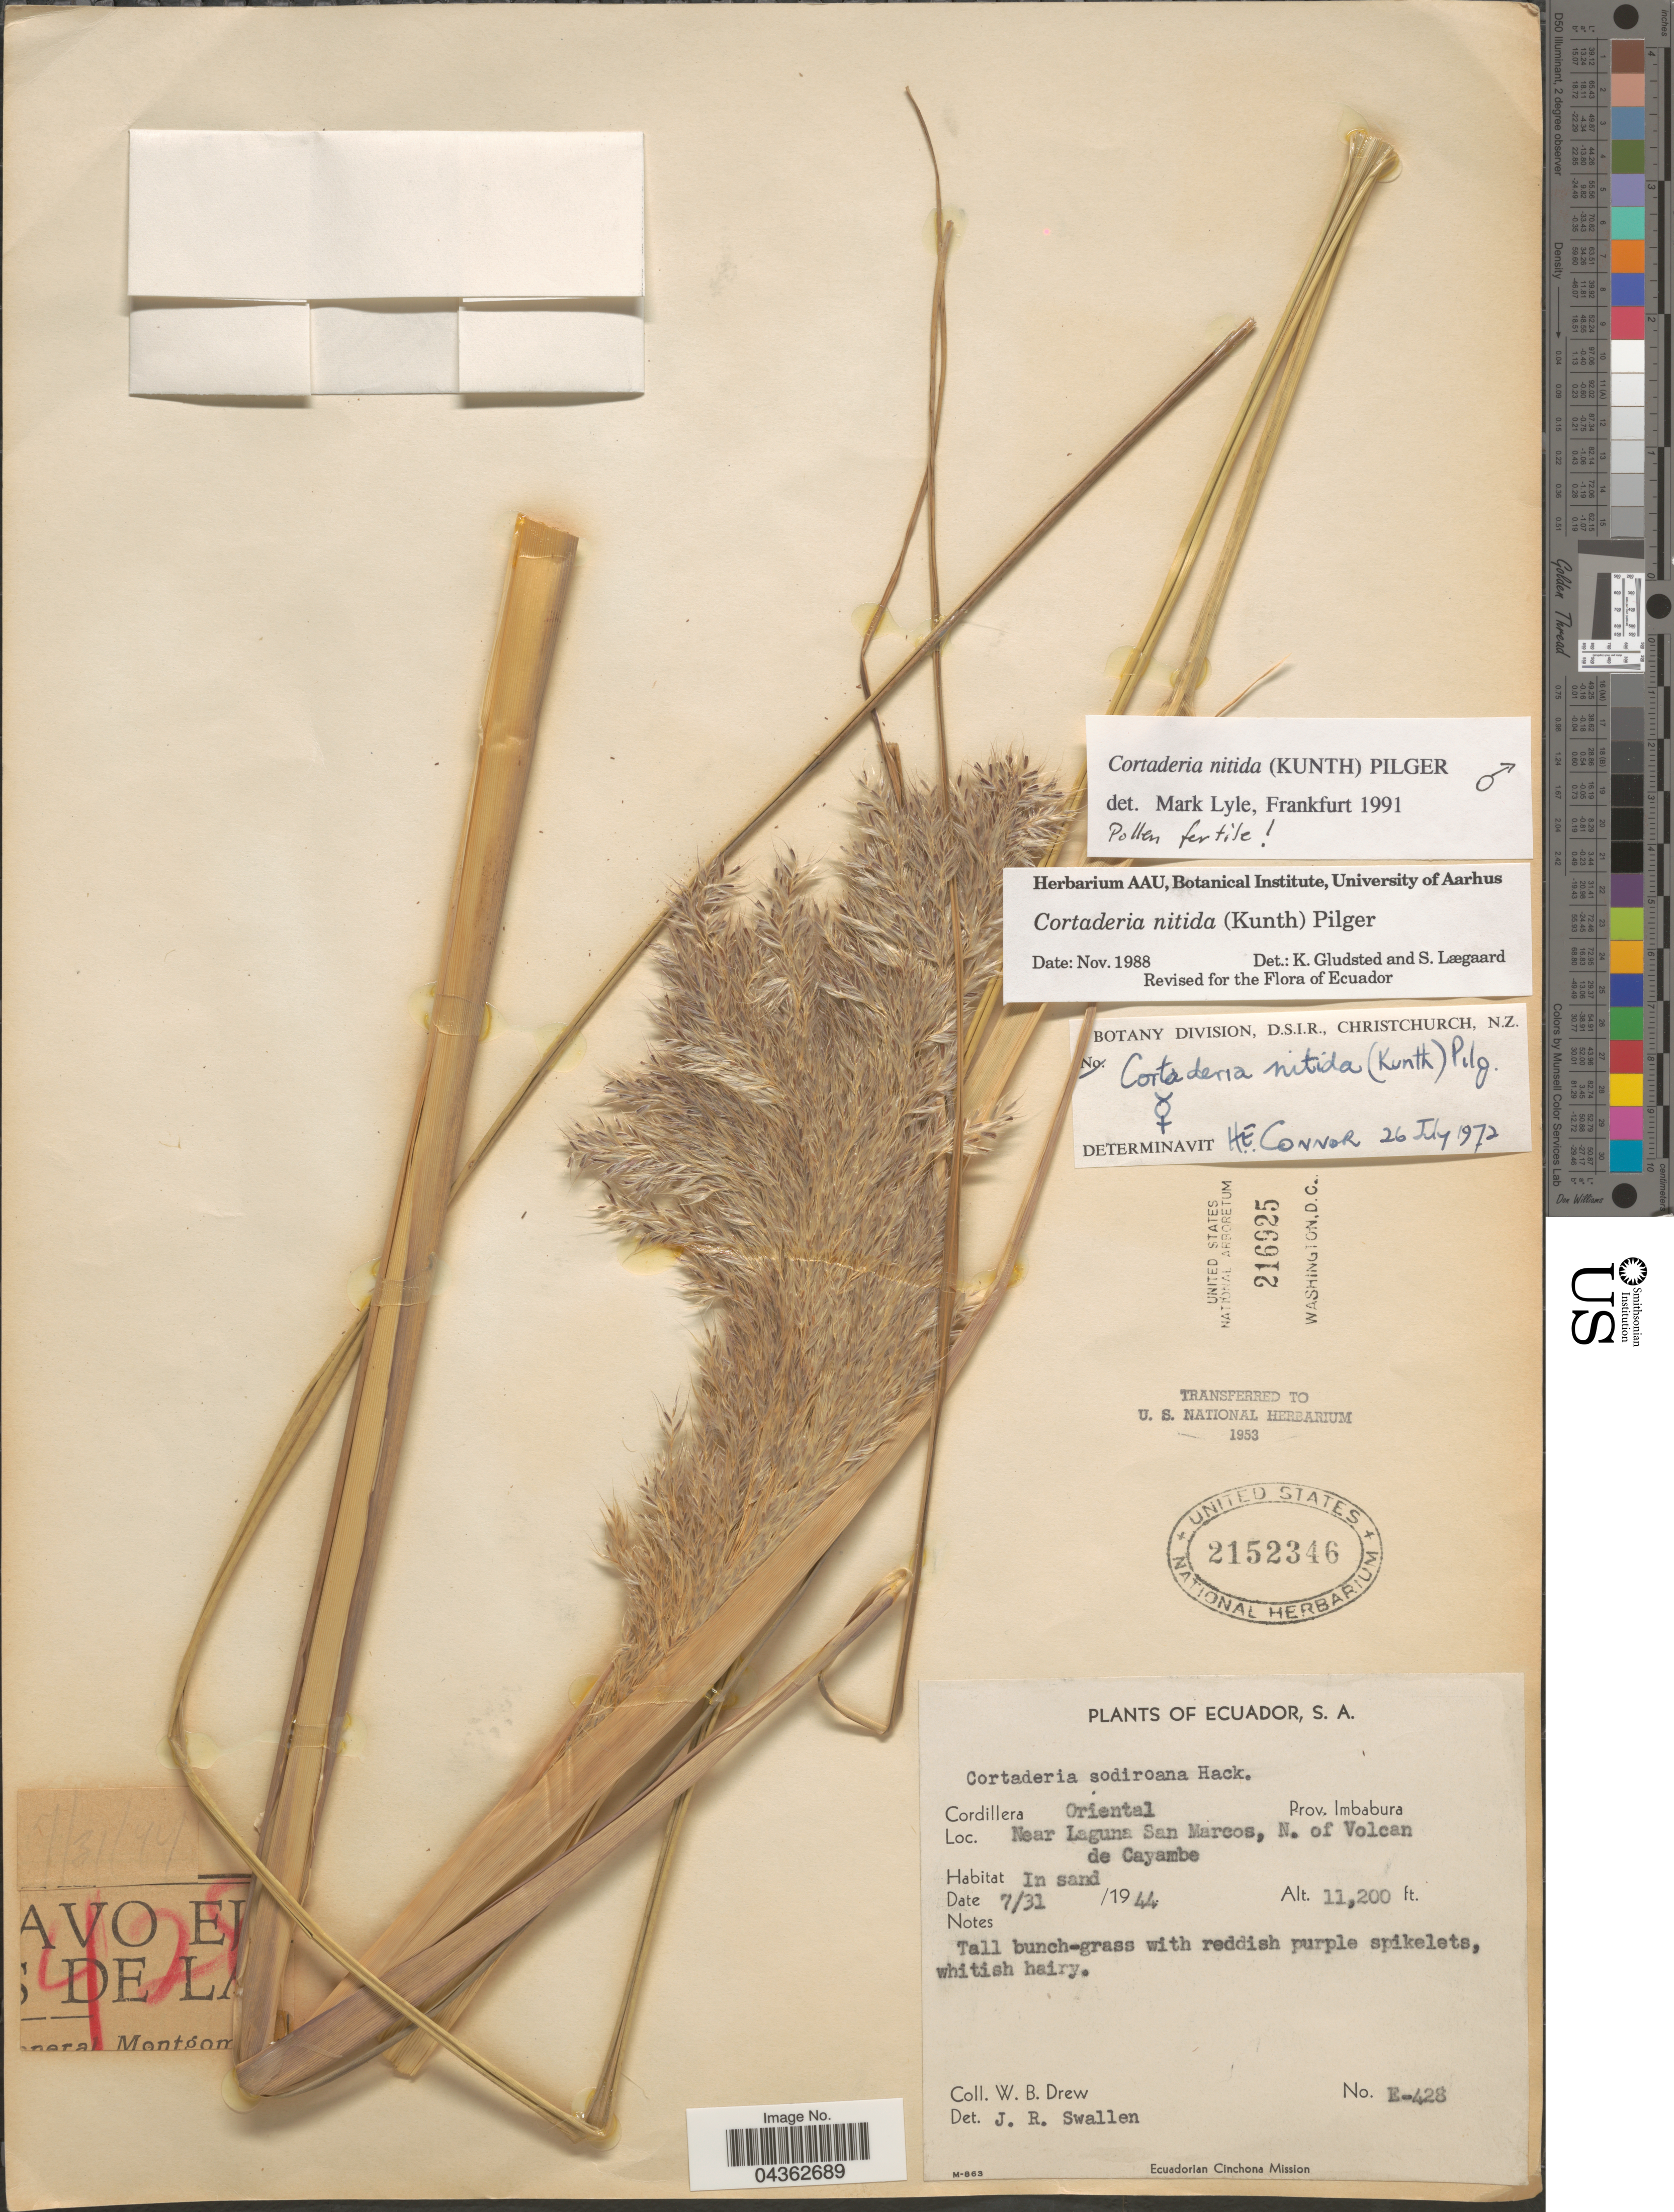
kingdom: Plantae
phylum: Tracheophyta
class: Liliopsida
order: Poales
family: Poaceae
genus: Cortaderia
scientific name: Cortaderia nitida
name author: (Kunth) Pilg.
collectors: W. B. Drew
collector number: E-428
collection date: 1944-07-31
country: Ecuador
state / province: Imbabura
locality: Cordillera Oriental. Near Laguna San Marcos, N. of Volcan de Cayambe. Ecuadorian Cinchona Mission.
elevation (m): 3414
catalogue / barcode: US 2152346